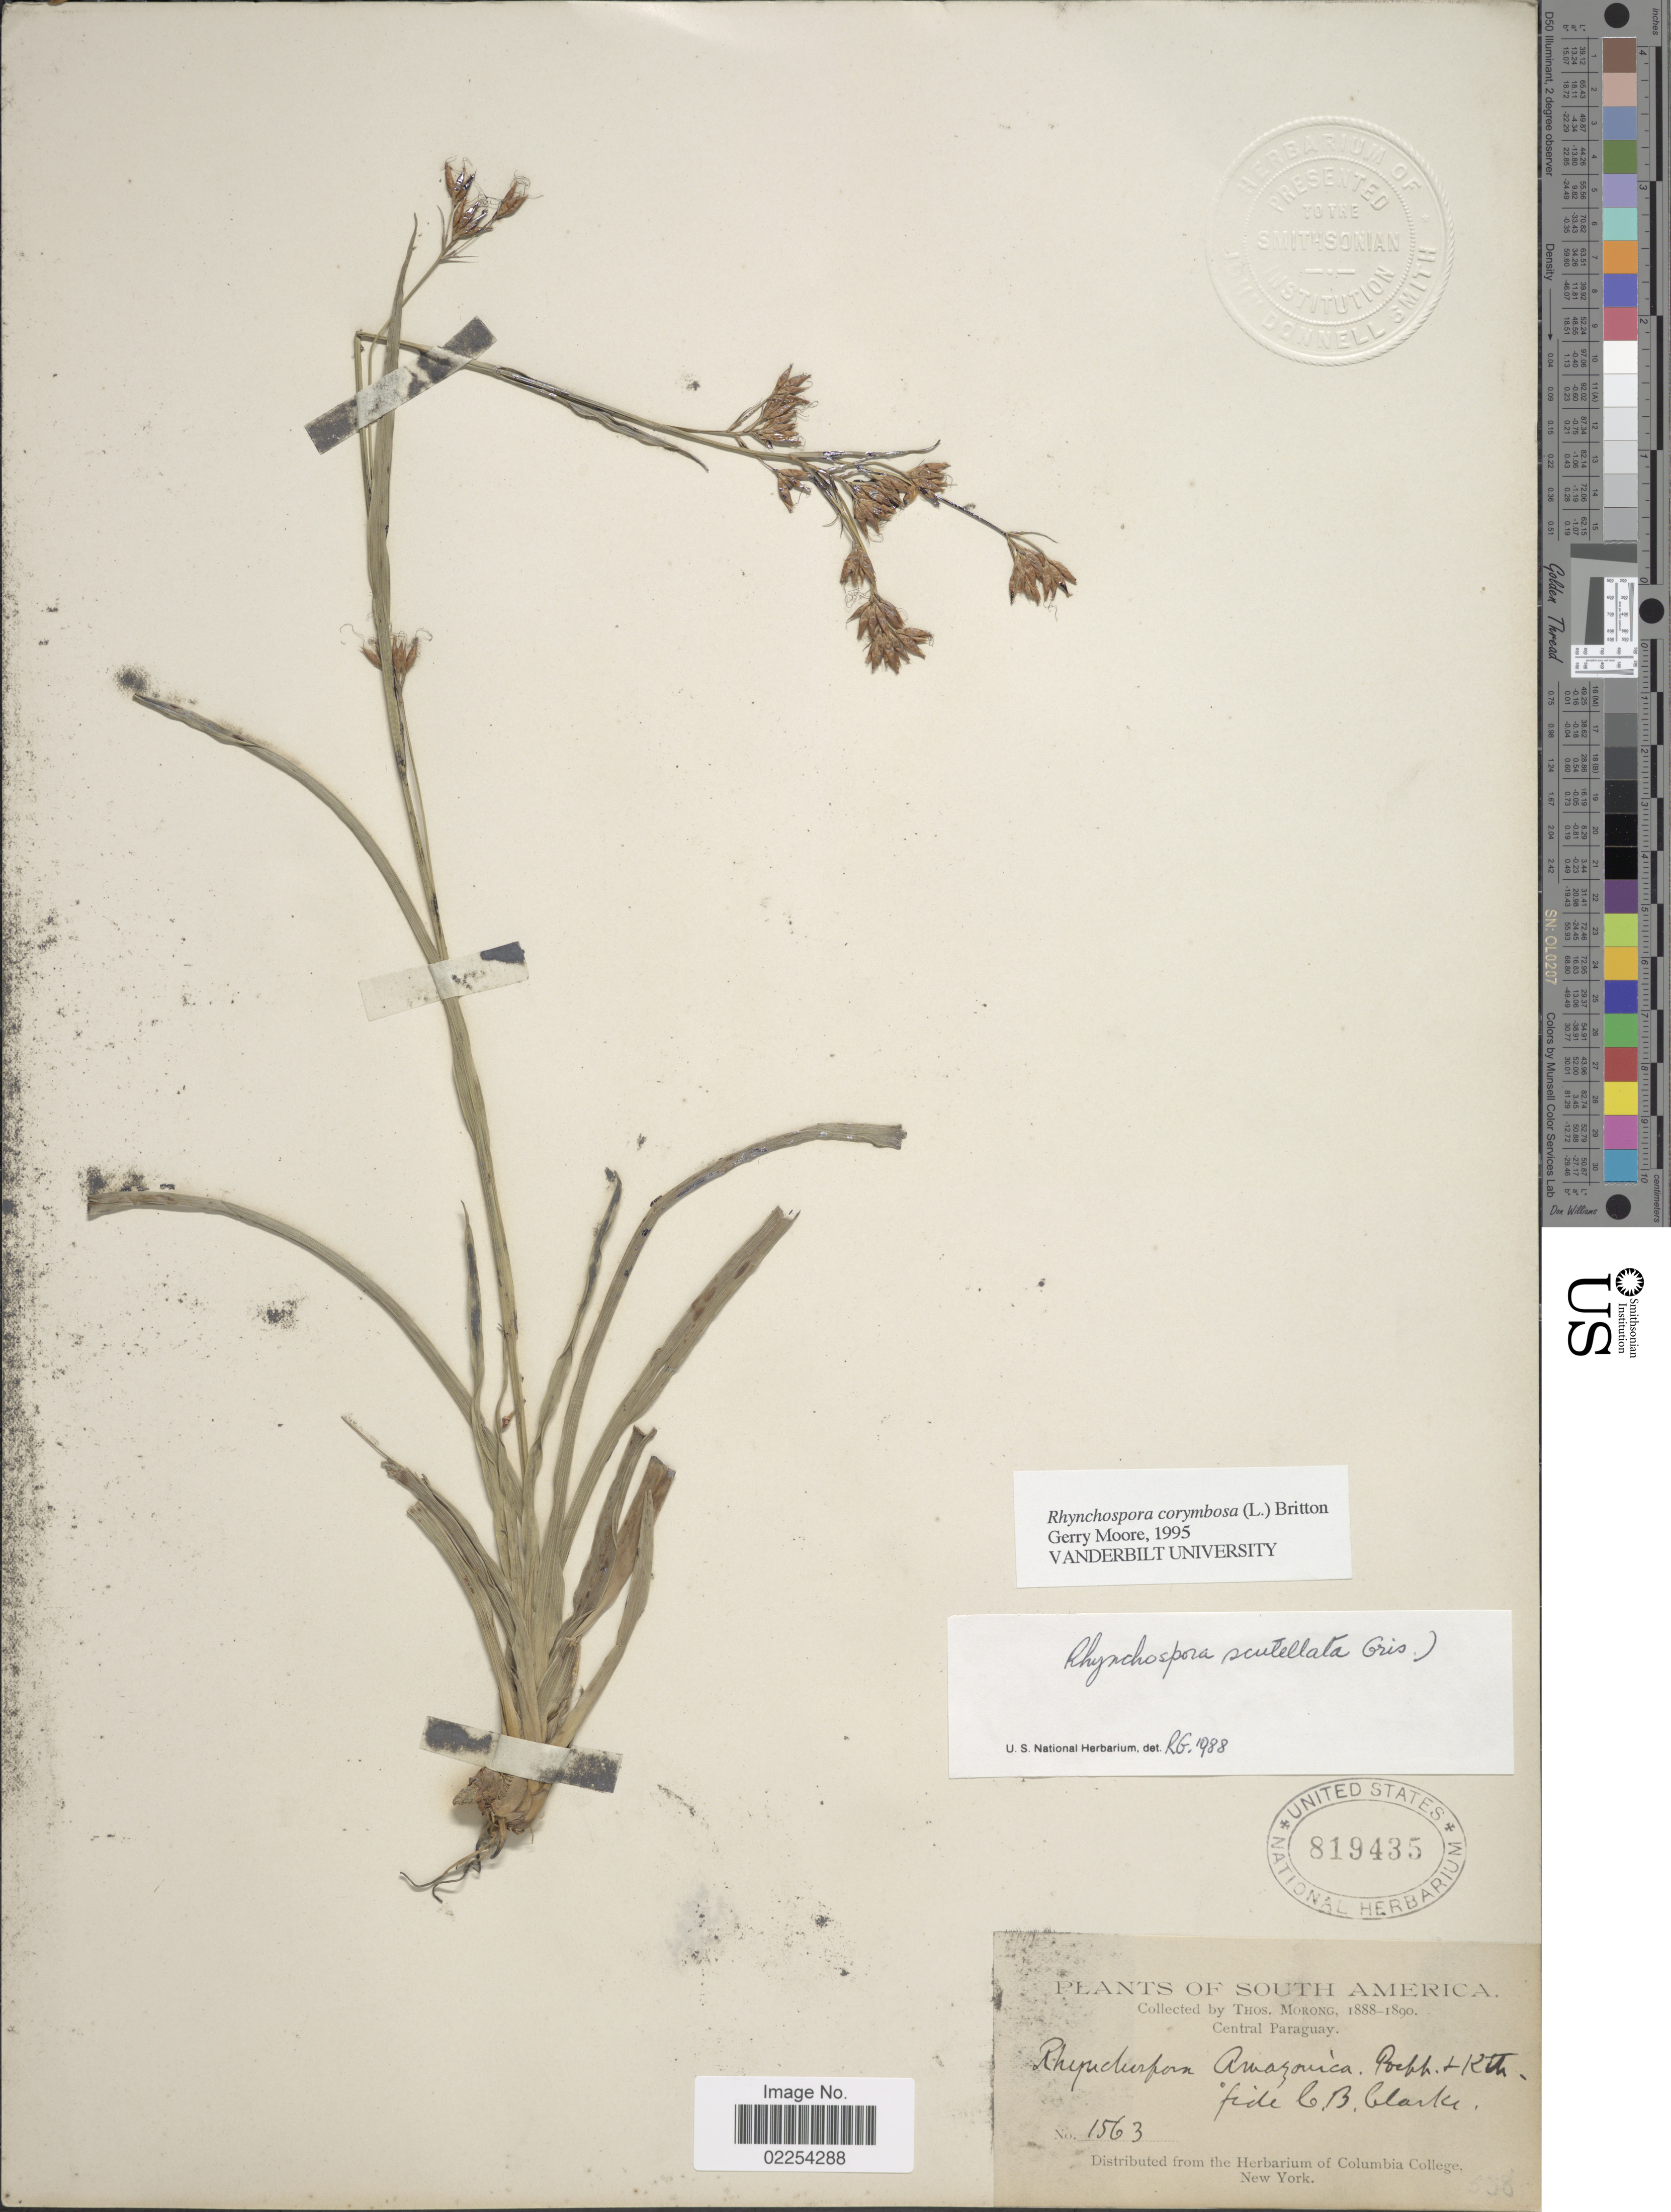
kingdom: Plantae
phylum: Tracheophyta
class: Liliopsida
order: Poales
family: Cyperaceae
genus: Rhynchospora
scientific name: Rhynchospora indianolensis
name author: Small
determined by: Weber, P., (ICN), Universidade Federal do Rio Grande do Sul (BRAZIL)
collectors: ex herb. T. Morong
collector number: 1563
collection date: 1888/1890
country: Paraguay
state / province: Central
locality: South America, Central Paraguay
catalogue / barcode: US 819435